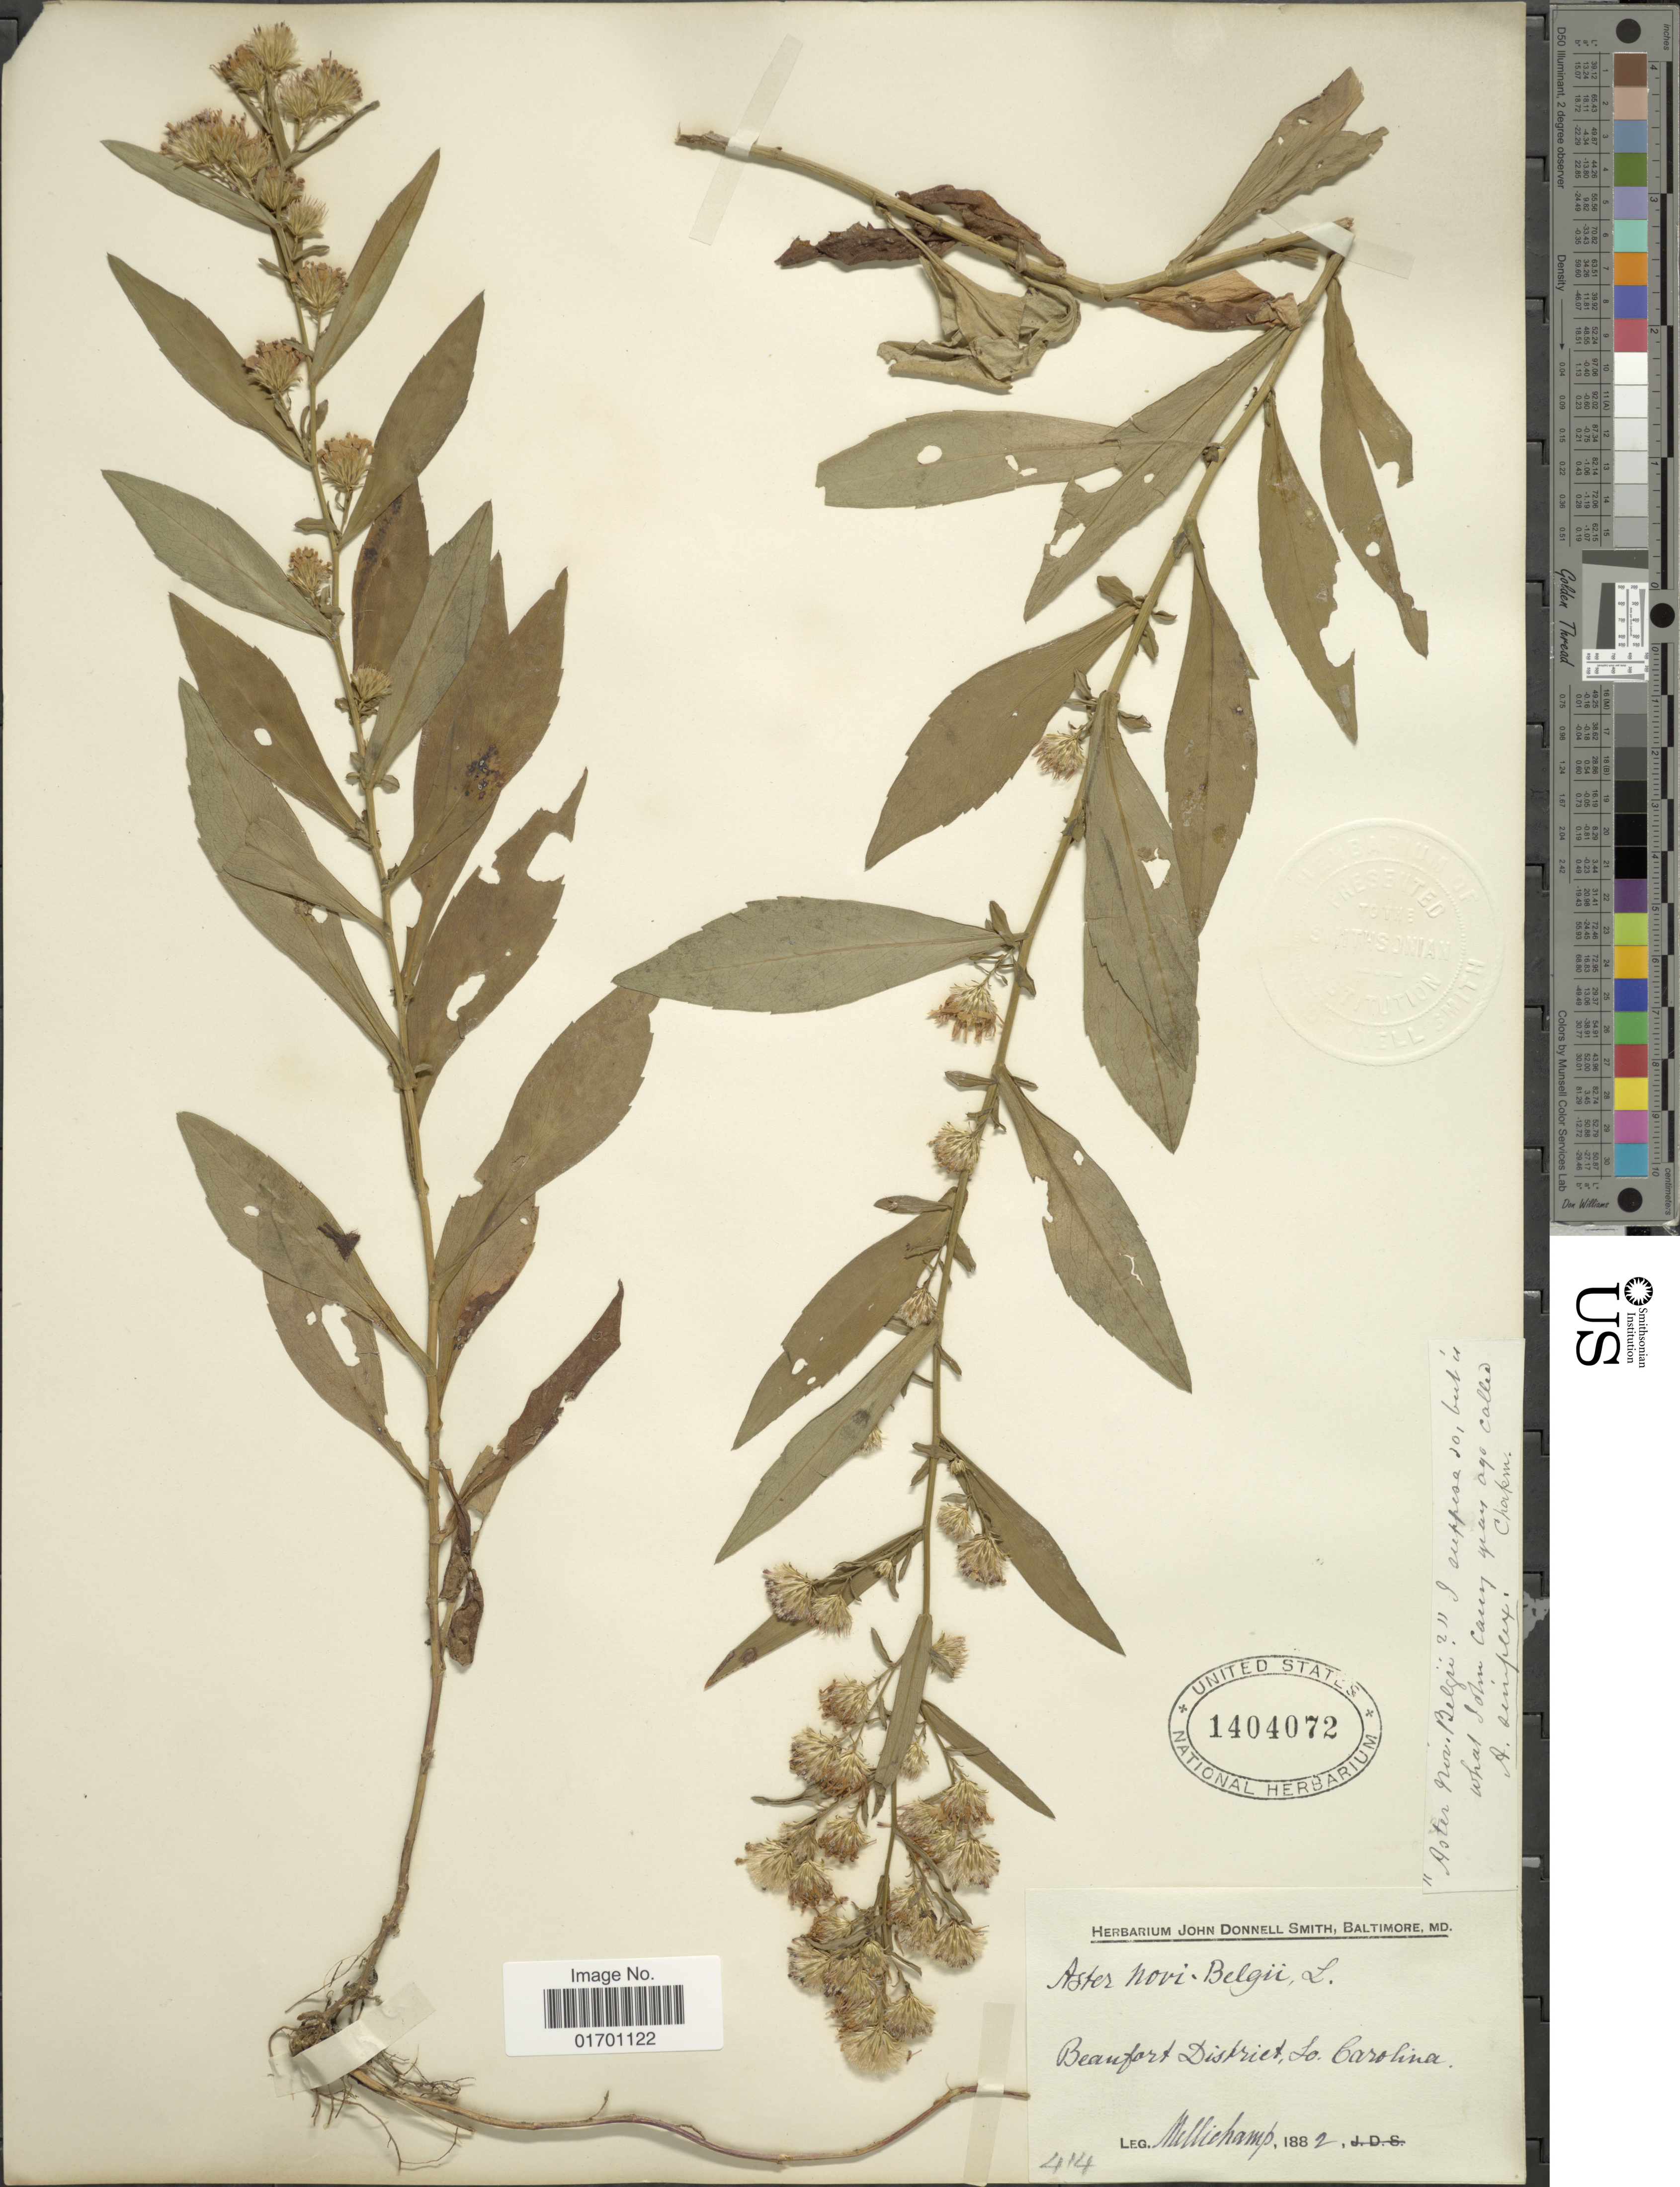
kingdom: Plantae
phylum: Tracheophyta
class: Magnoliopsida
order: Asterales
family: Asteraceae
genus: Symphyotrichum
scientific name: Symphyotrichum novi-belgii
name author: (L.) G.L. Nesom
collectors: -. Mellichamp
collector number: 414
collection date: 1882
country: United States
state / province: South Carolina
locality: Beaufort District, So. Carolina.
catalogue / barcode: US 1404072